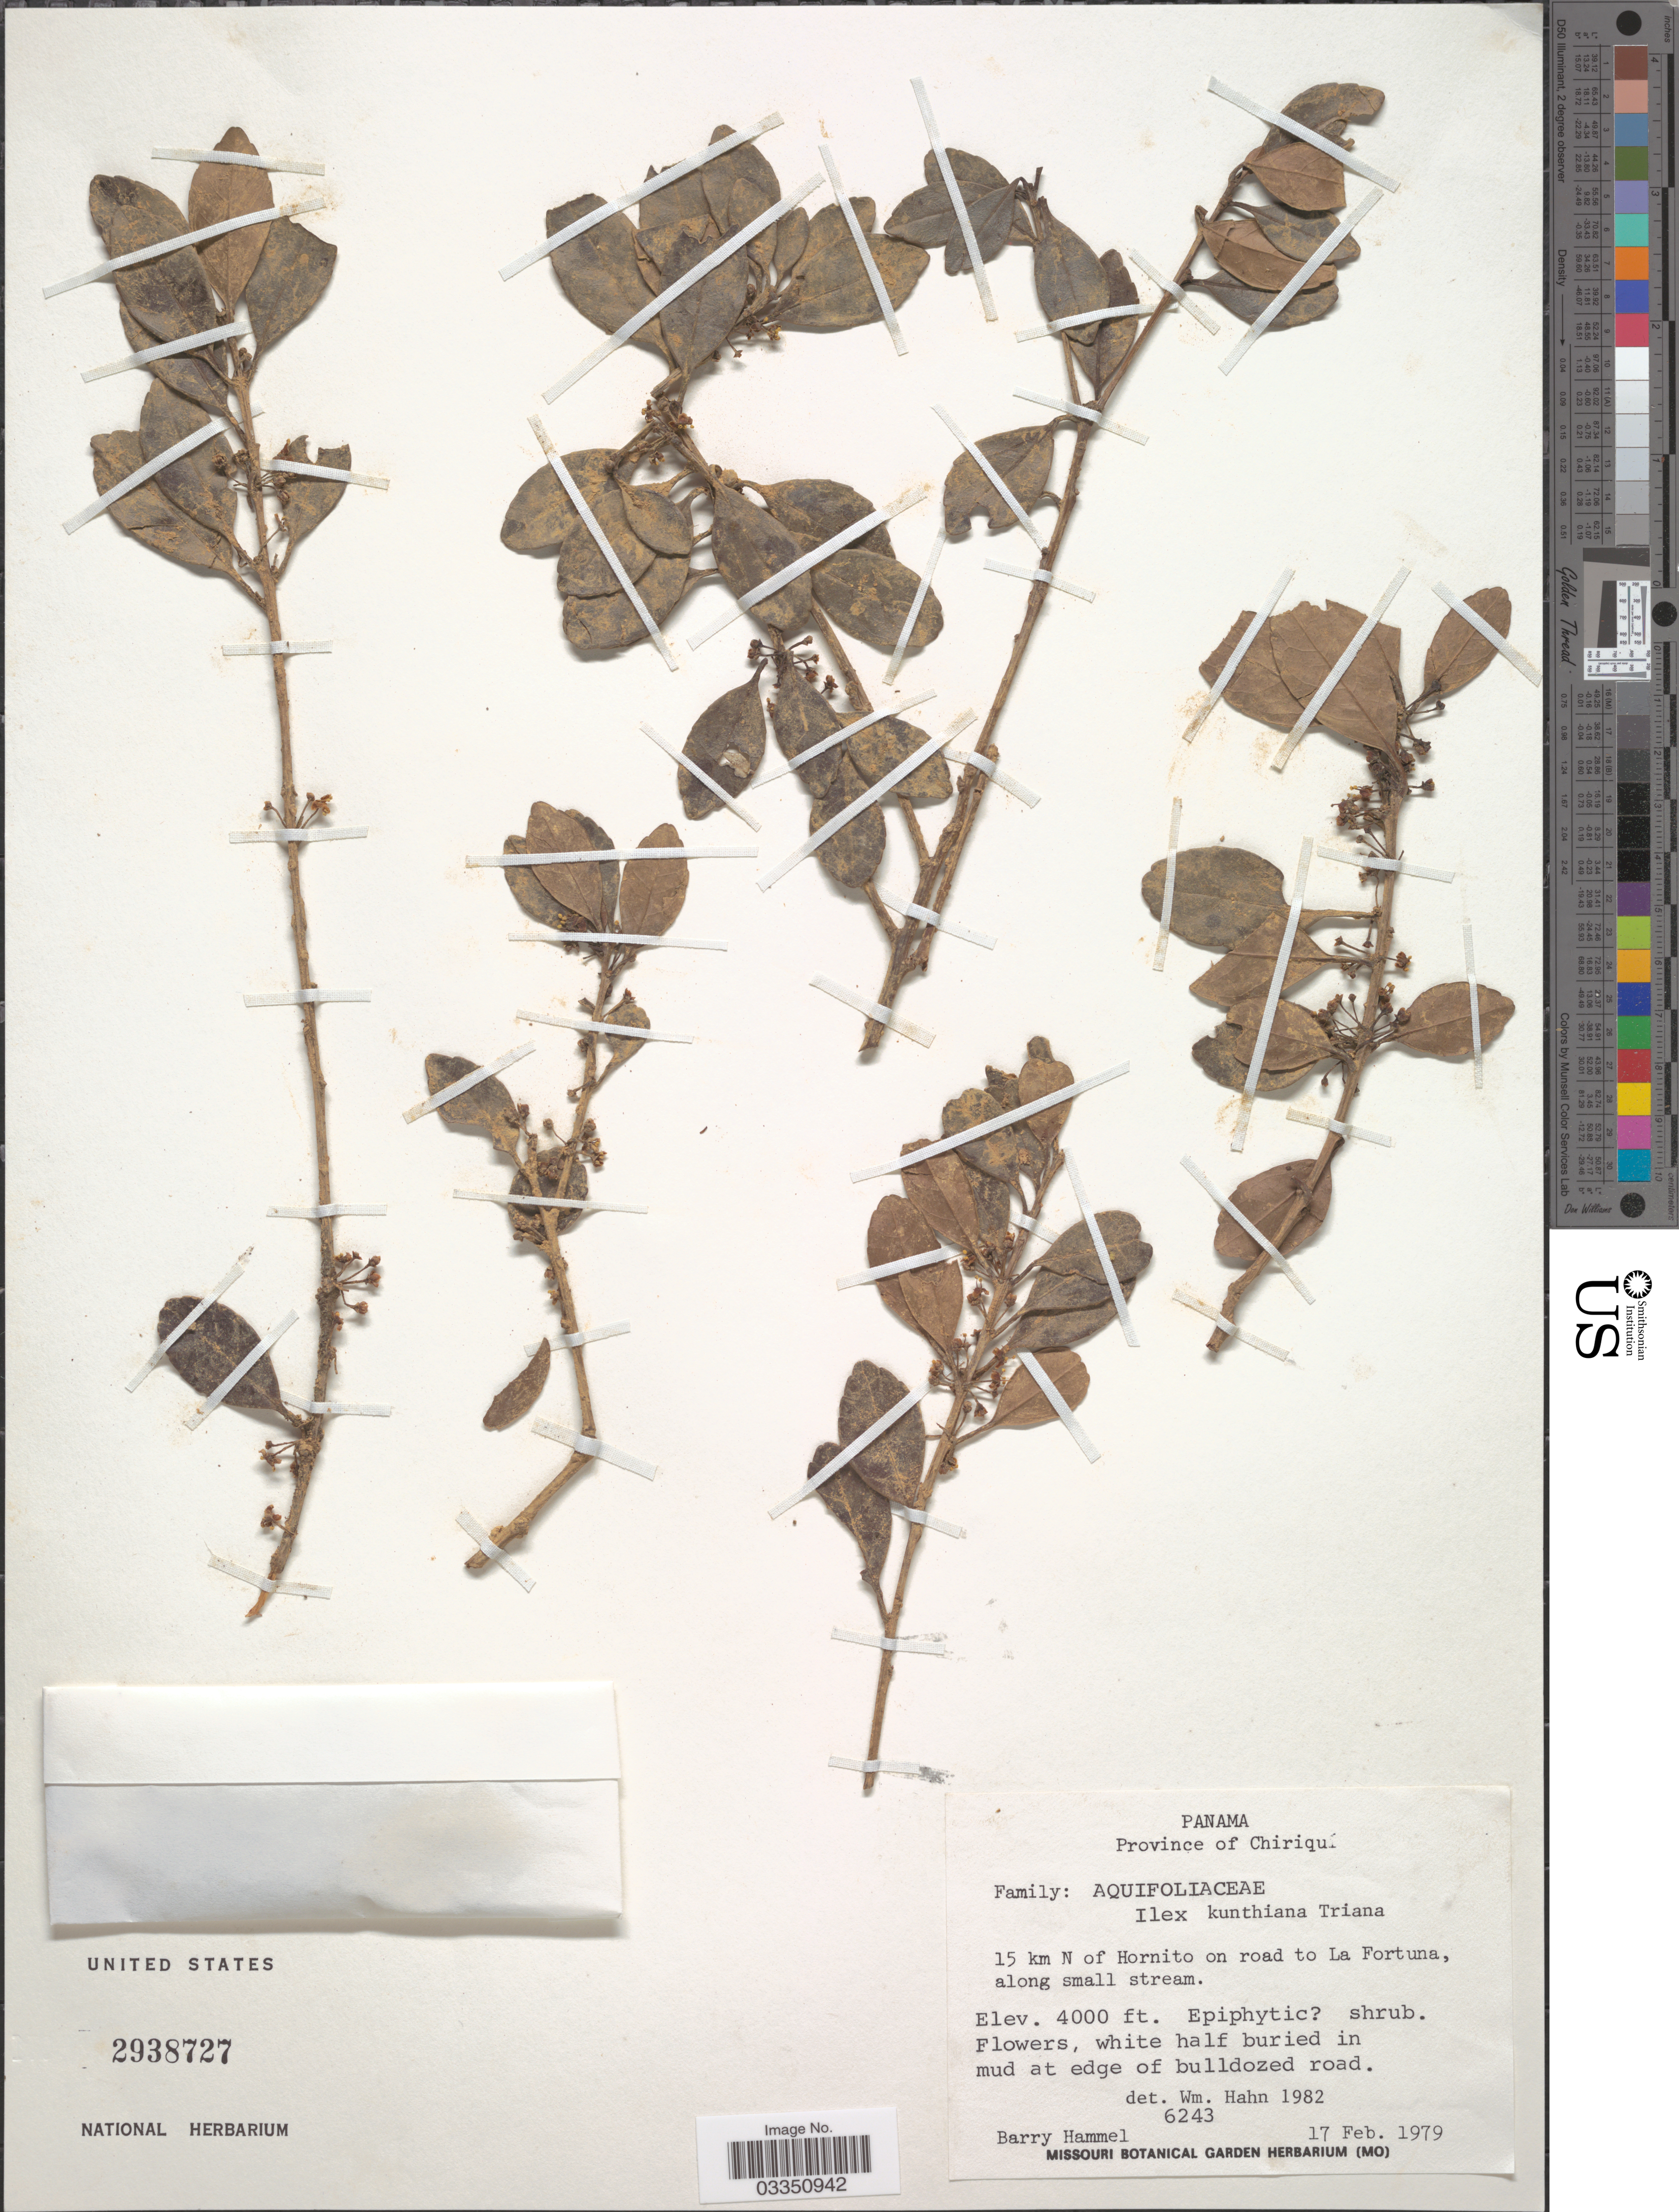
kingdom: Plantae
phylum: Tracheophyta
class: Magnoliopsida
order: Aquifoliales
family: Aquifoliaceae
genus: Ilex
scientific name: Ilex kunthiana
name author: Triana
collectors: B. Hammel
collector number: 6243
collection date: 1979-02-17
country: Panama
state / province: Chiriqui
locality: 15 km N of Hornito on road to La Fortuna.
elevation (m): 1219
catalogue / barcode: US 2938727